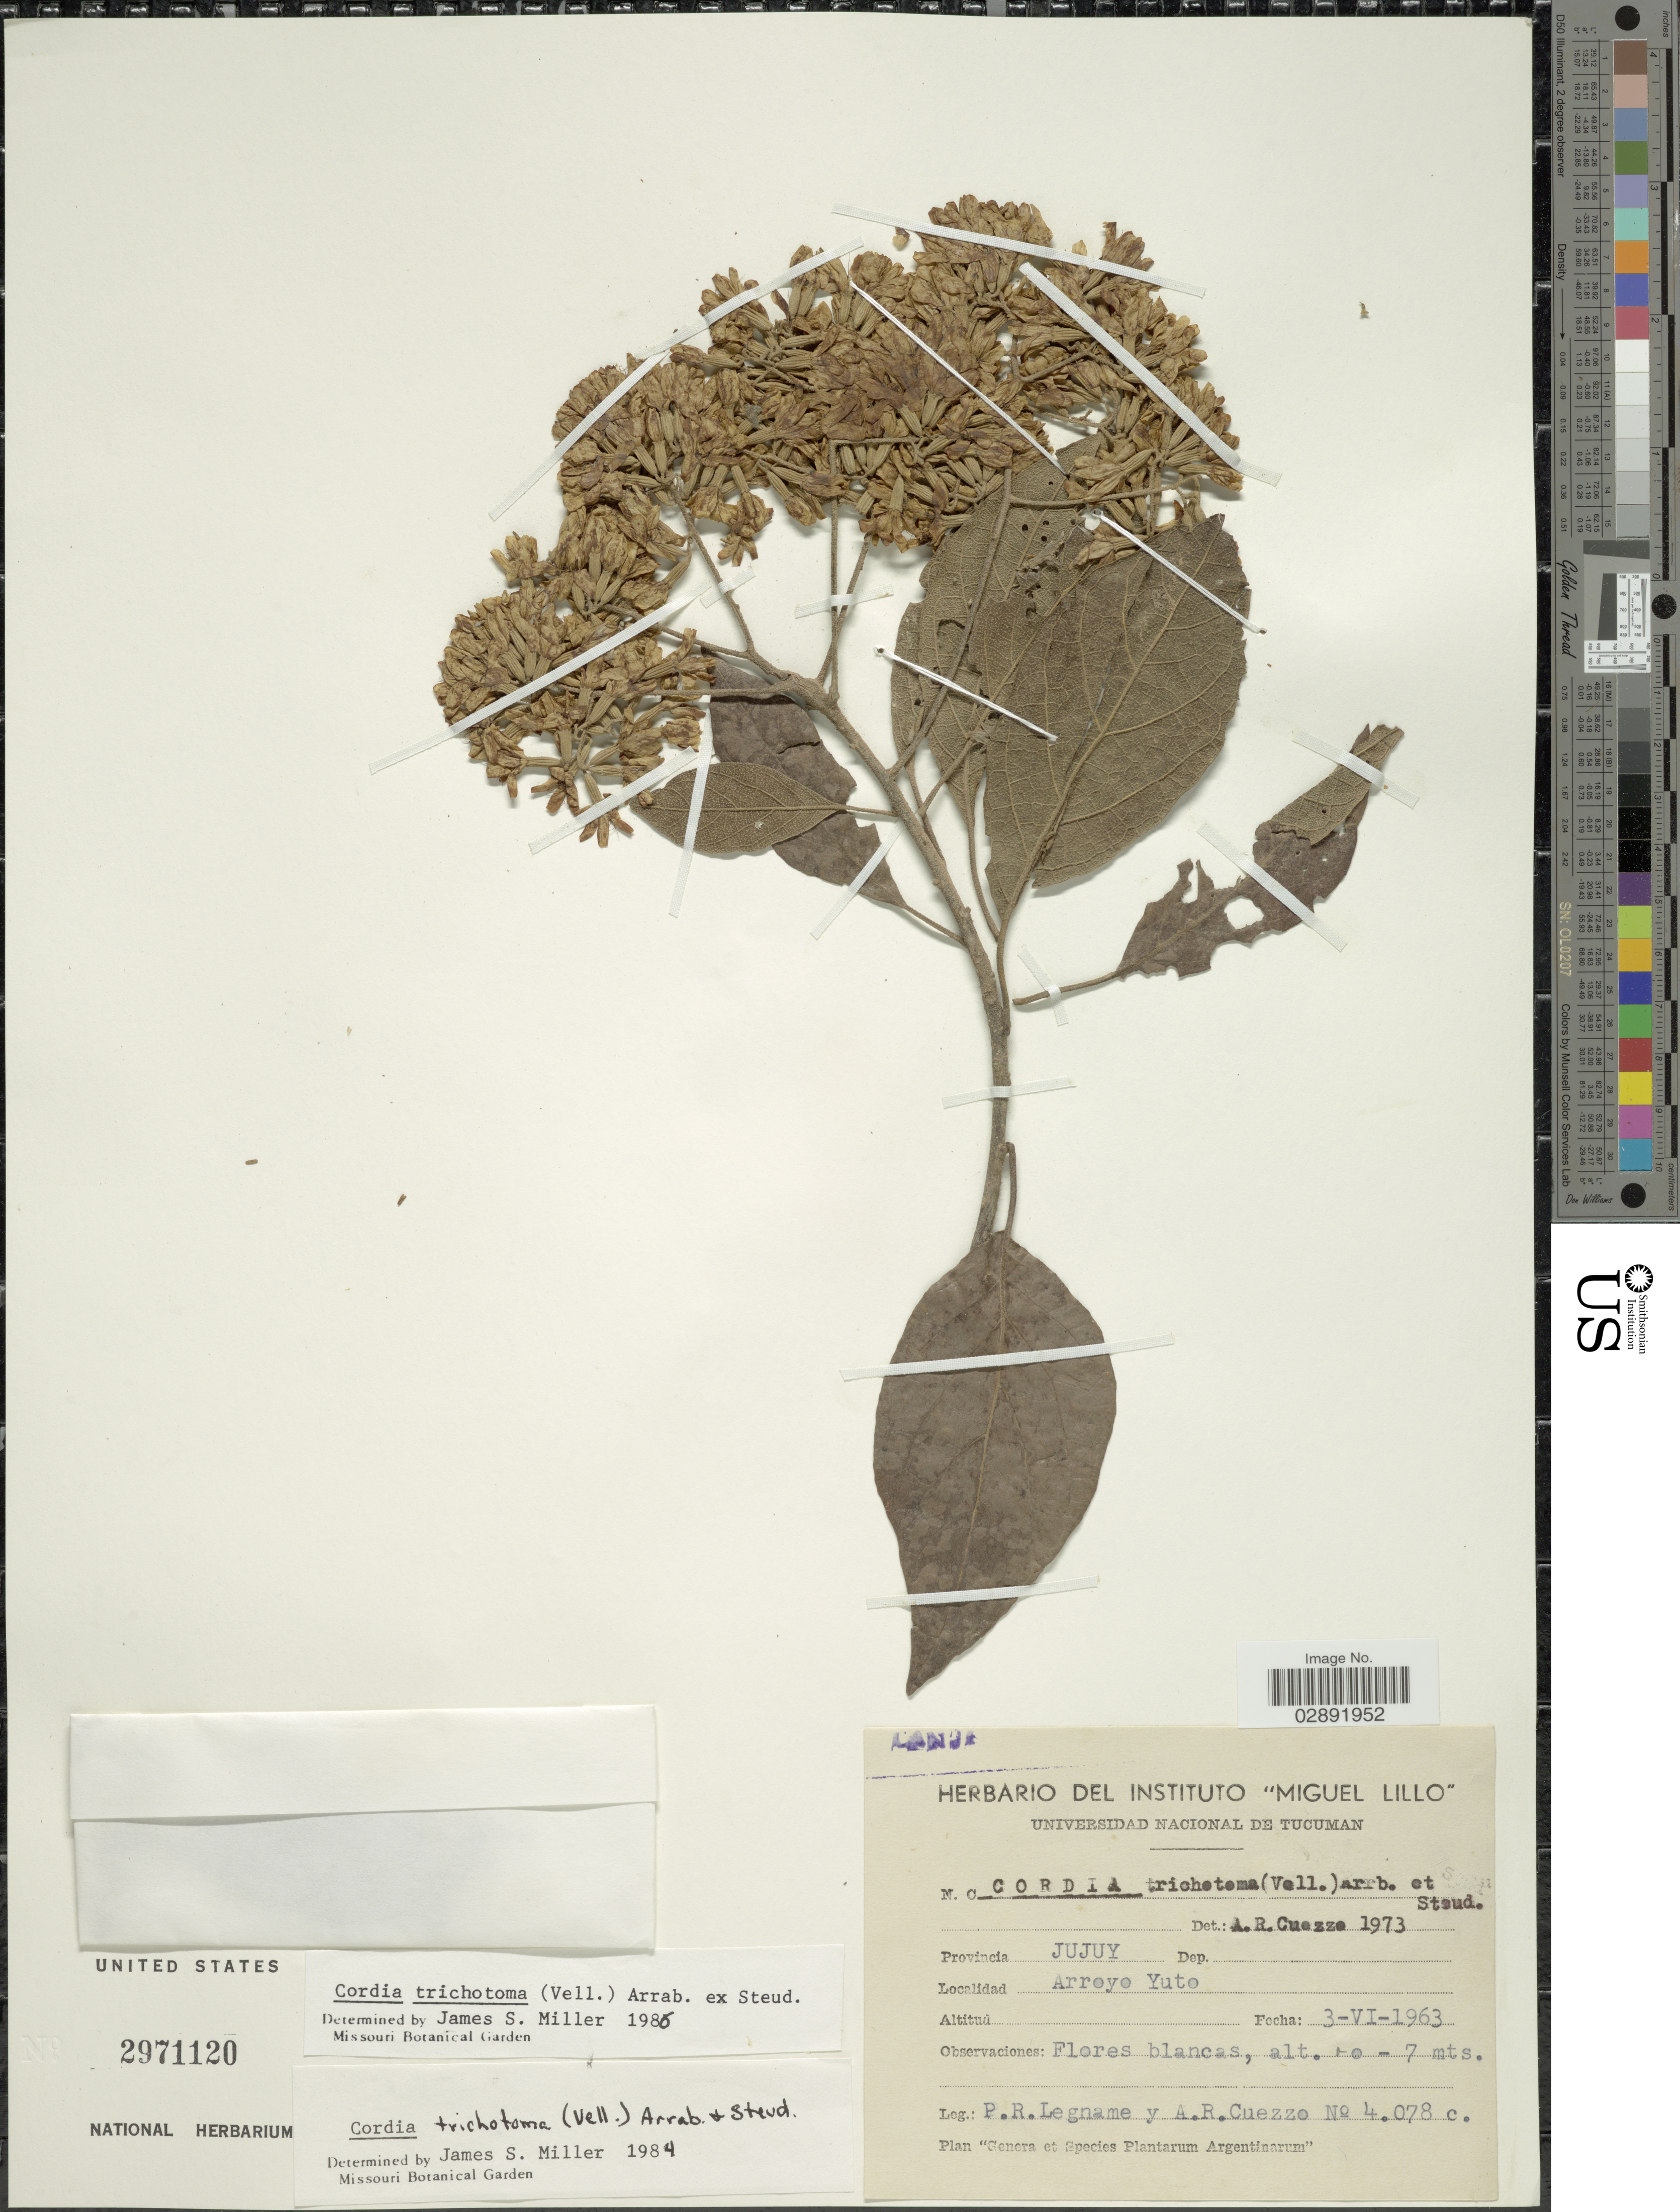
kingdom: Plantae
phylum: Tracheophyta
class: Magnoliopsida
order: Boraginales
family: Cordiaceae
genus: Cordia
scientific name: Cordia trichotoma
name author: (Vell.) Arráb. ex Steud.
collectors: P. R. Legname & A. Cuezzo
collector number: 4078c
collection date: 1963-06-03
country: Argentina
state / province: Jujuy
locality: Arroyo Yuto.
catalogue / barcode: US 2971120